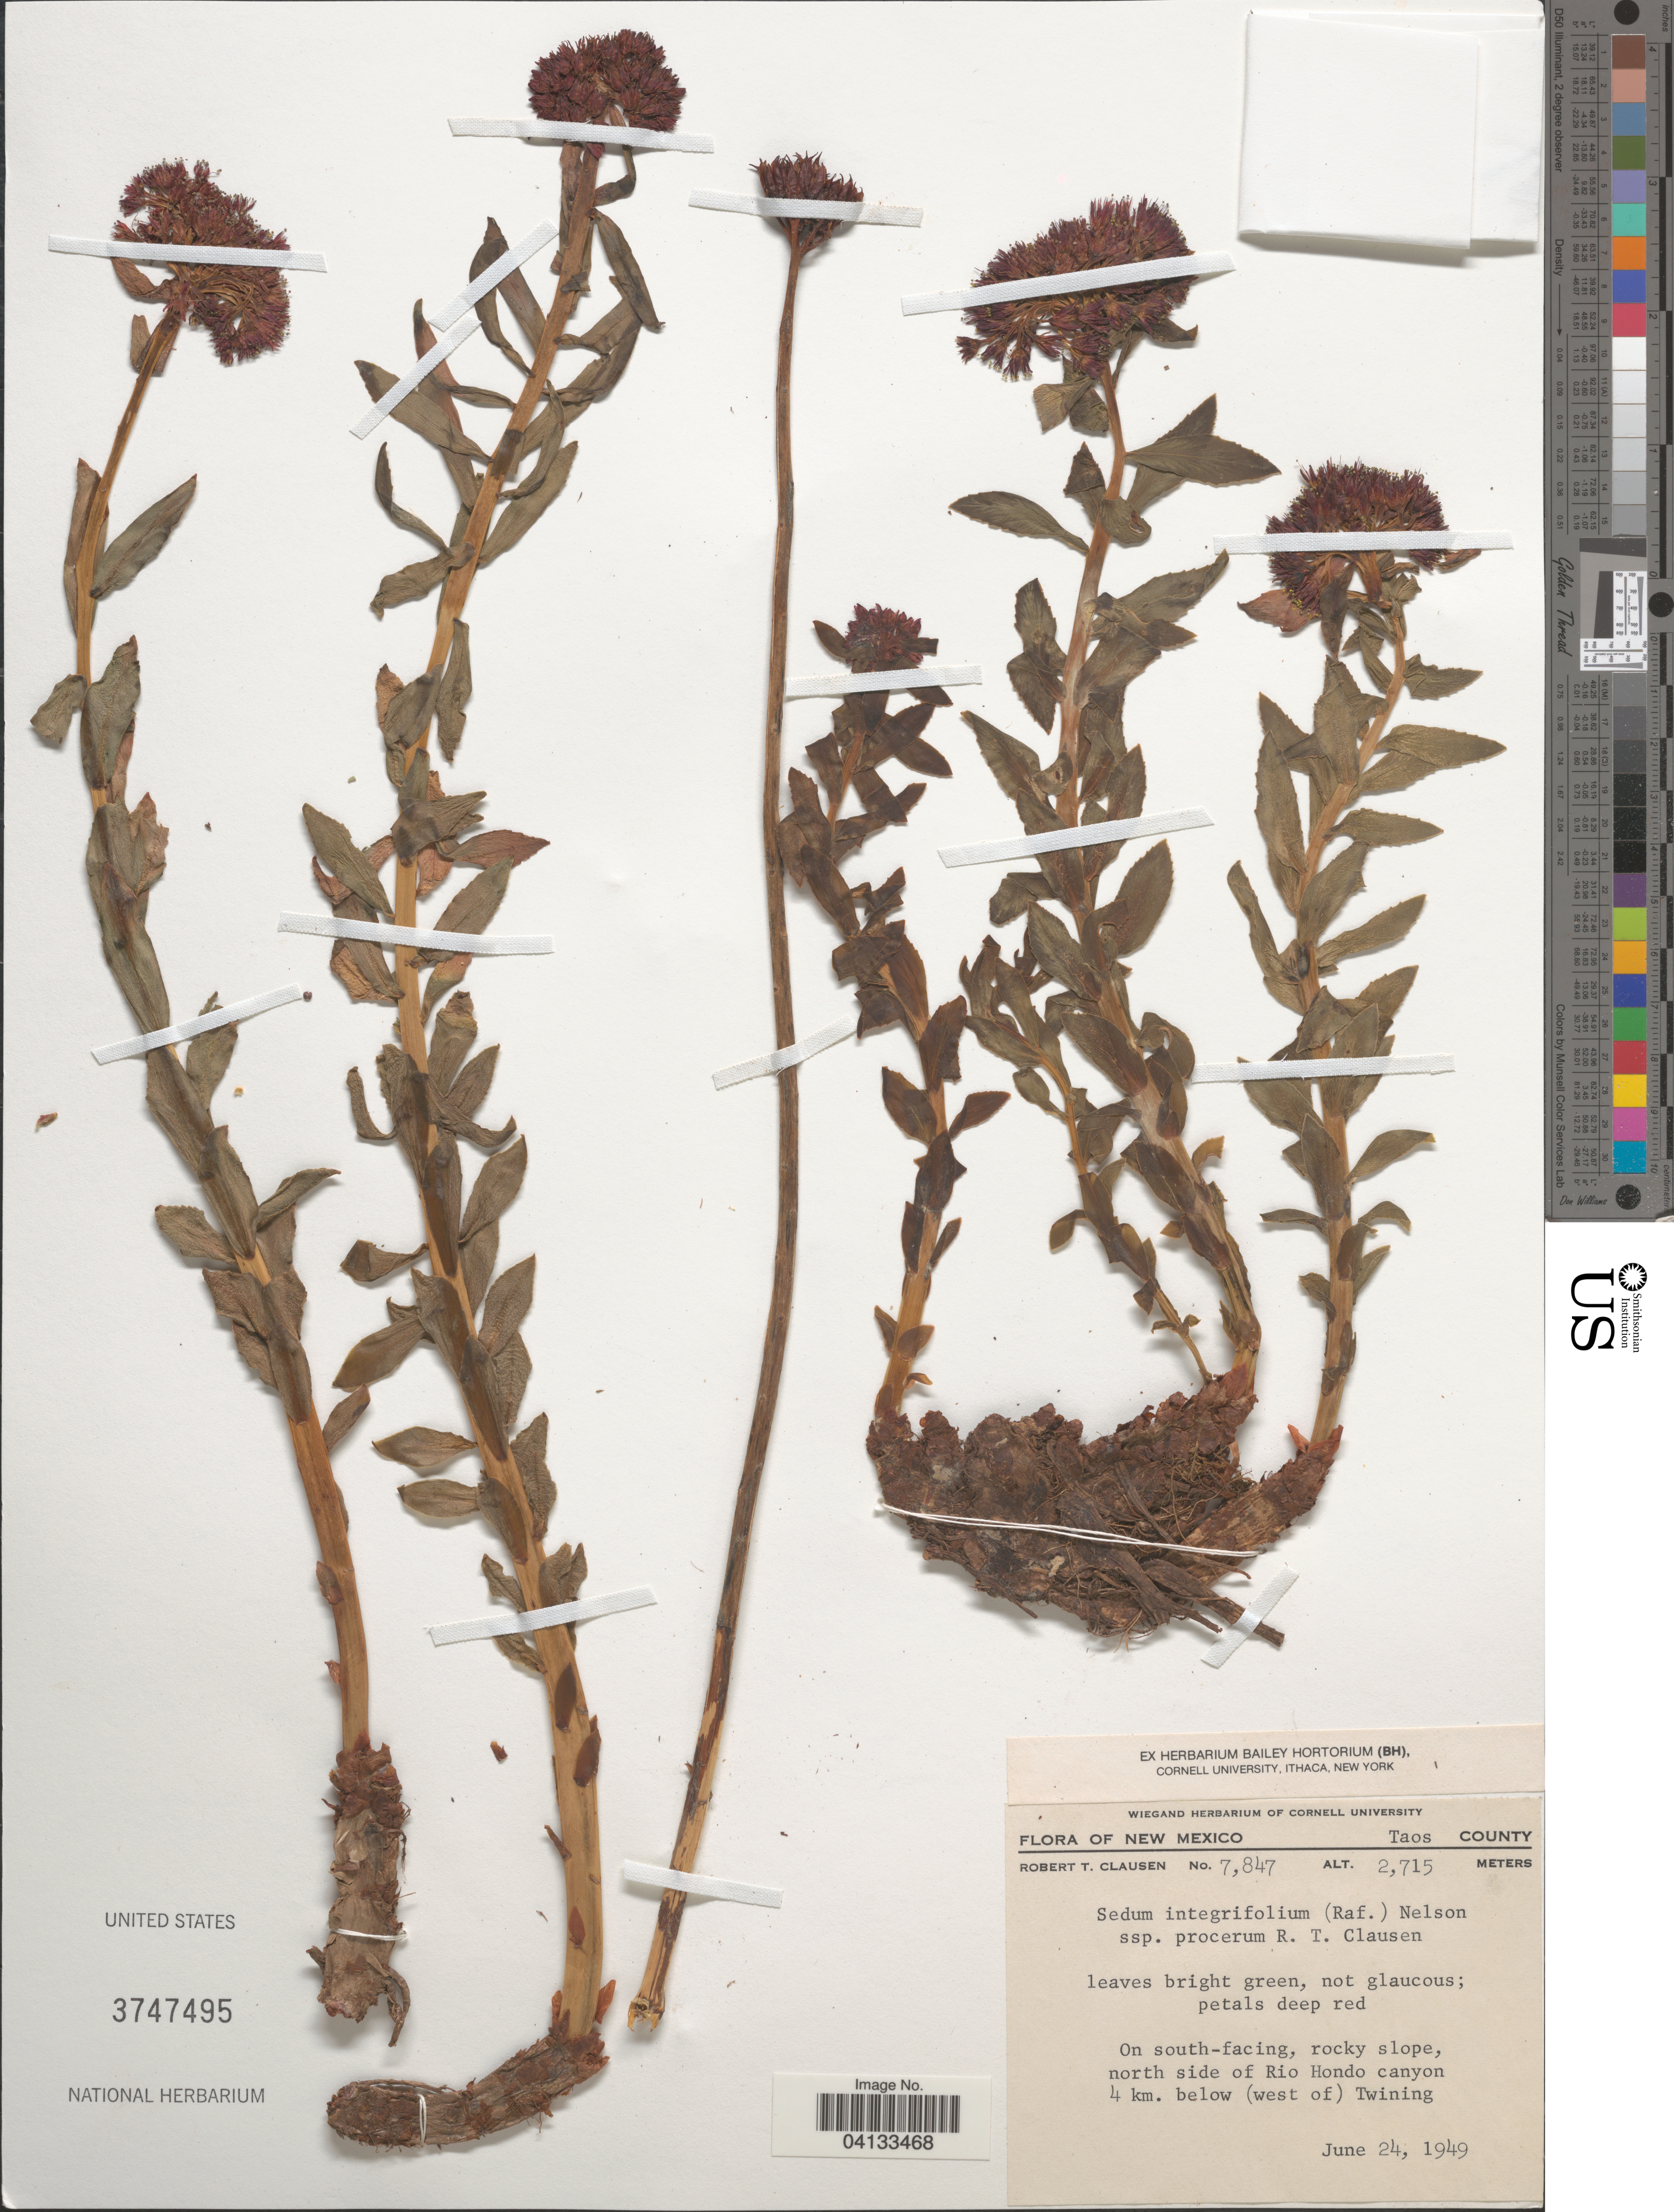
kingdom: Plantae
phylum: Tracheophyta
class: Magnoliopsida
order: Saxifragales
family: Crassulaceae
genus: Sedum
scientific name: Sedum integrifolium subsp. procerum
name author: R.T. Clausen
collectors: R. T. Clausen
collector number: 7847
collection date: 1949-06-24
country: United States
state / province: New Mexico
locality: Taos County. On south-facing, rocky slope, north side of Rio Hondo canyon 4 km. below (west of) Twining. Taos County.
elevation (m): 2715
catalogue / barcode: US 3747495